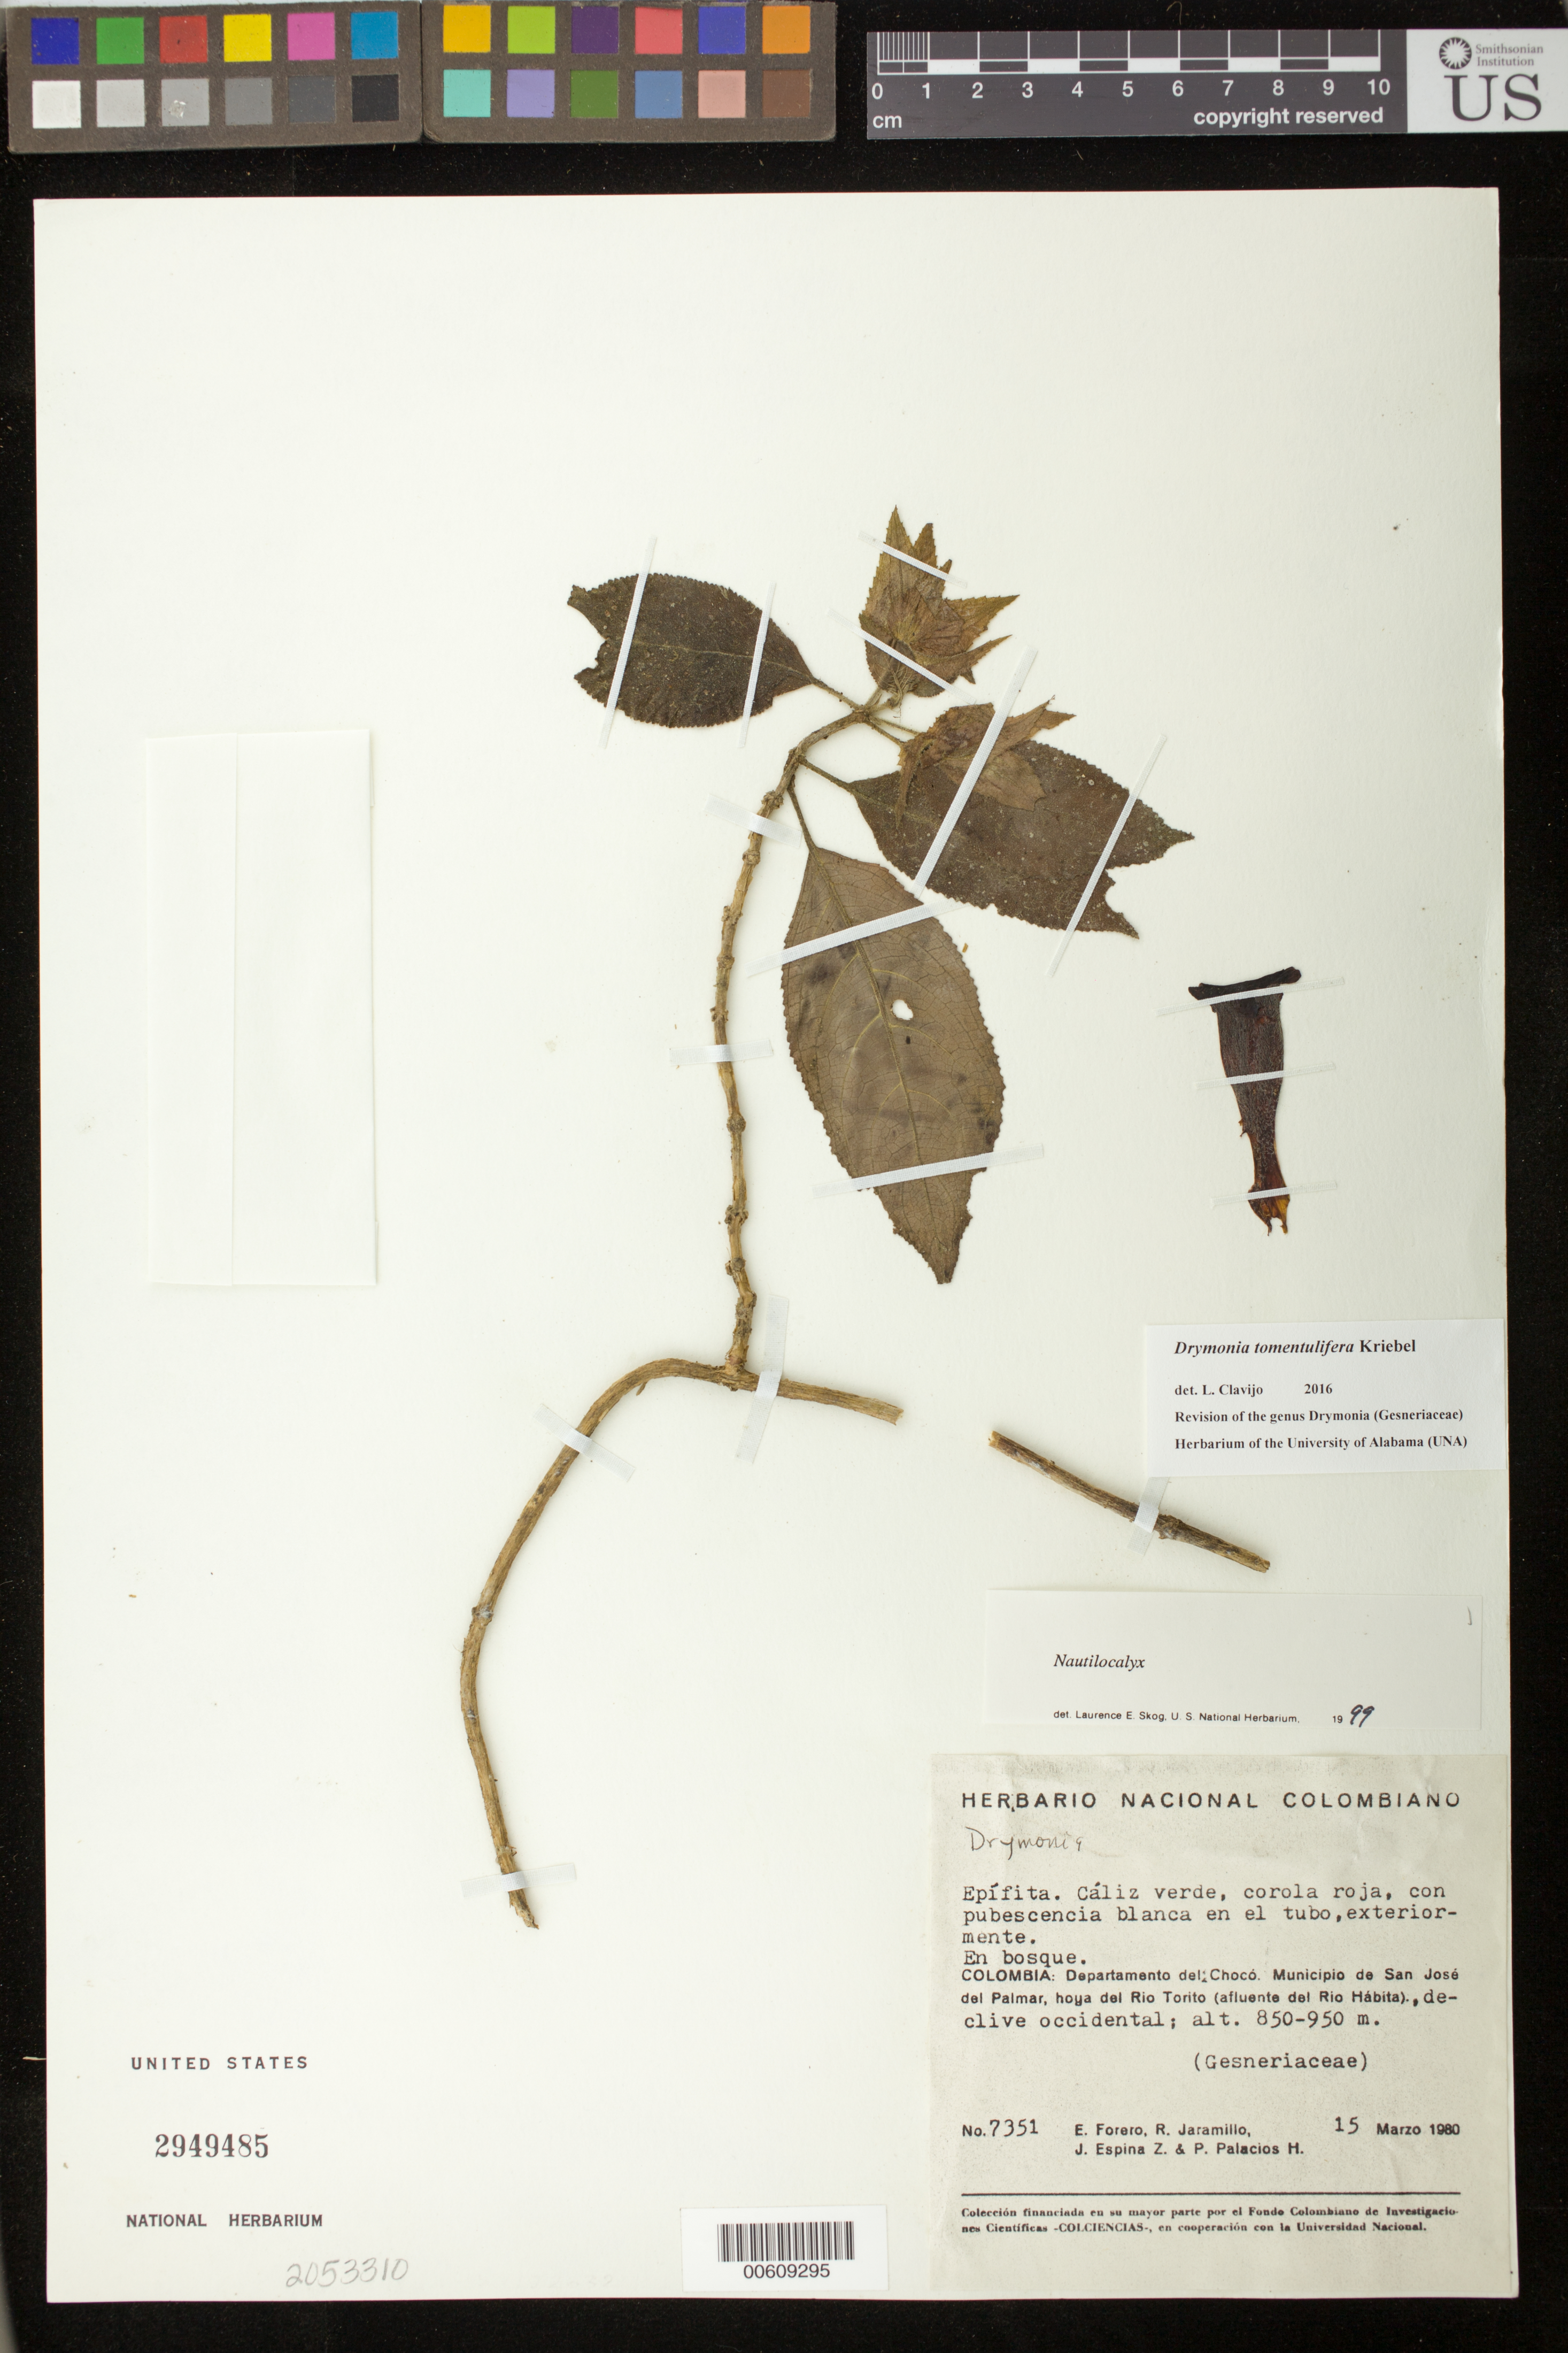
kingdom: Plantae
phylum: Tracheophyta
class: Magnoliopsida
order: Lamiales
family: Gesneriaceae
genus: Drymonia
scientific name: Drymonia tomentulifera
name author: Kriebel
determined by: Clavijo, L.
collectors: E. Forero, R. Jaramillo M., J. Espina Z. & P. Palacios H.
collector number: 7351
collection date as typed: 15 Mar 1980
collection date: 1980-03-15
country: Colombia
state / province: Chocó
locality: Mpio. de San José del Palmar, hoya del Rio Torito (afluente del Rio Hábita), declive occidental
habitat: En bosque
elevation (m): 850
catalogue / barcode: US 2949485